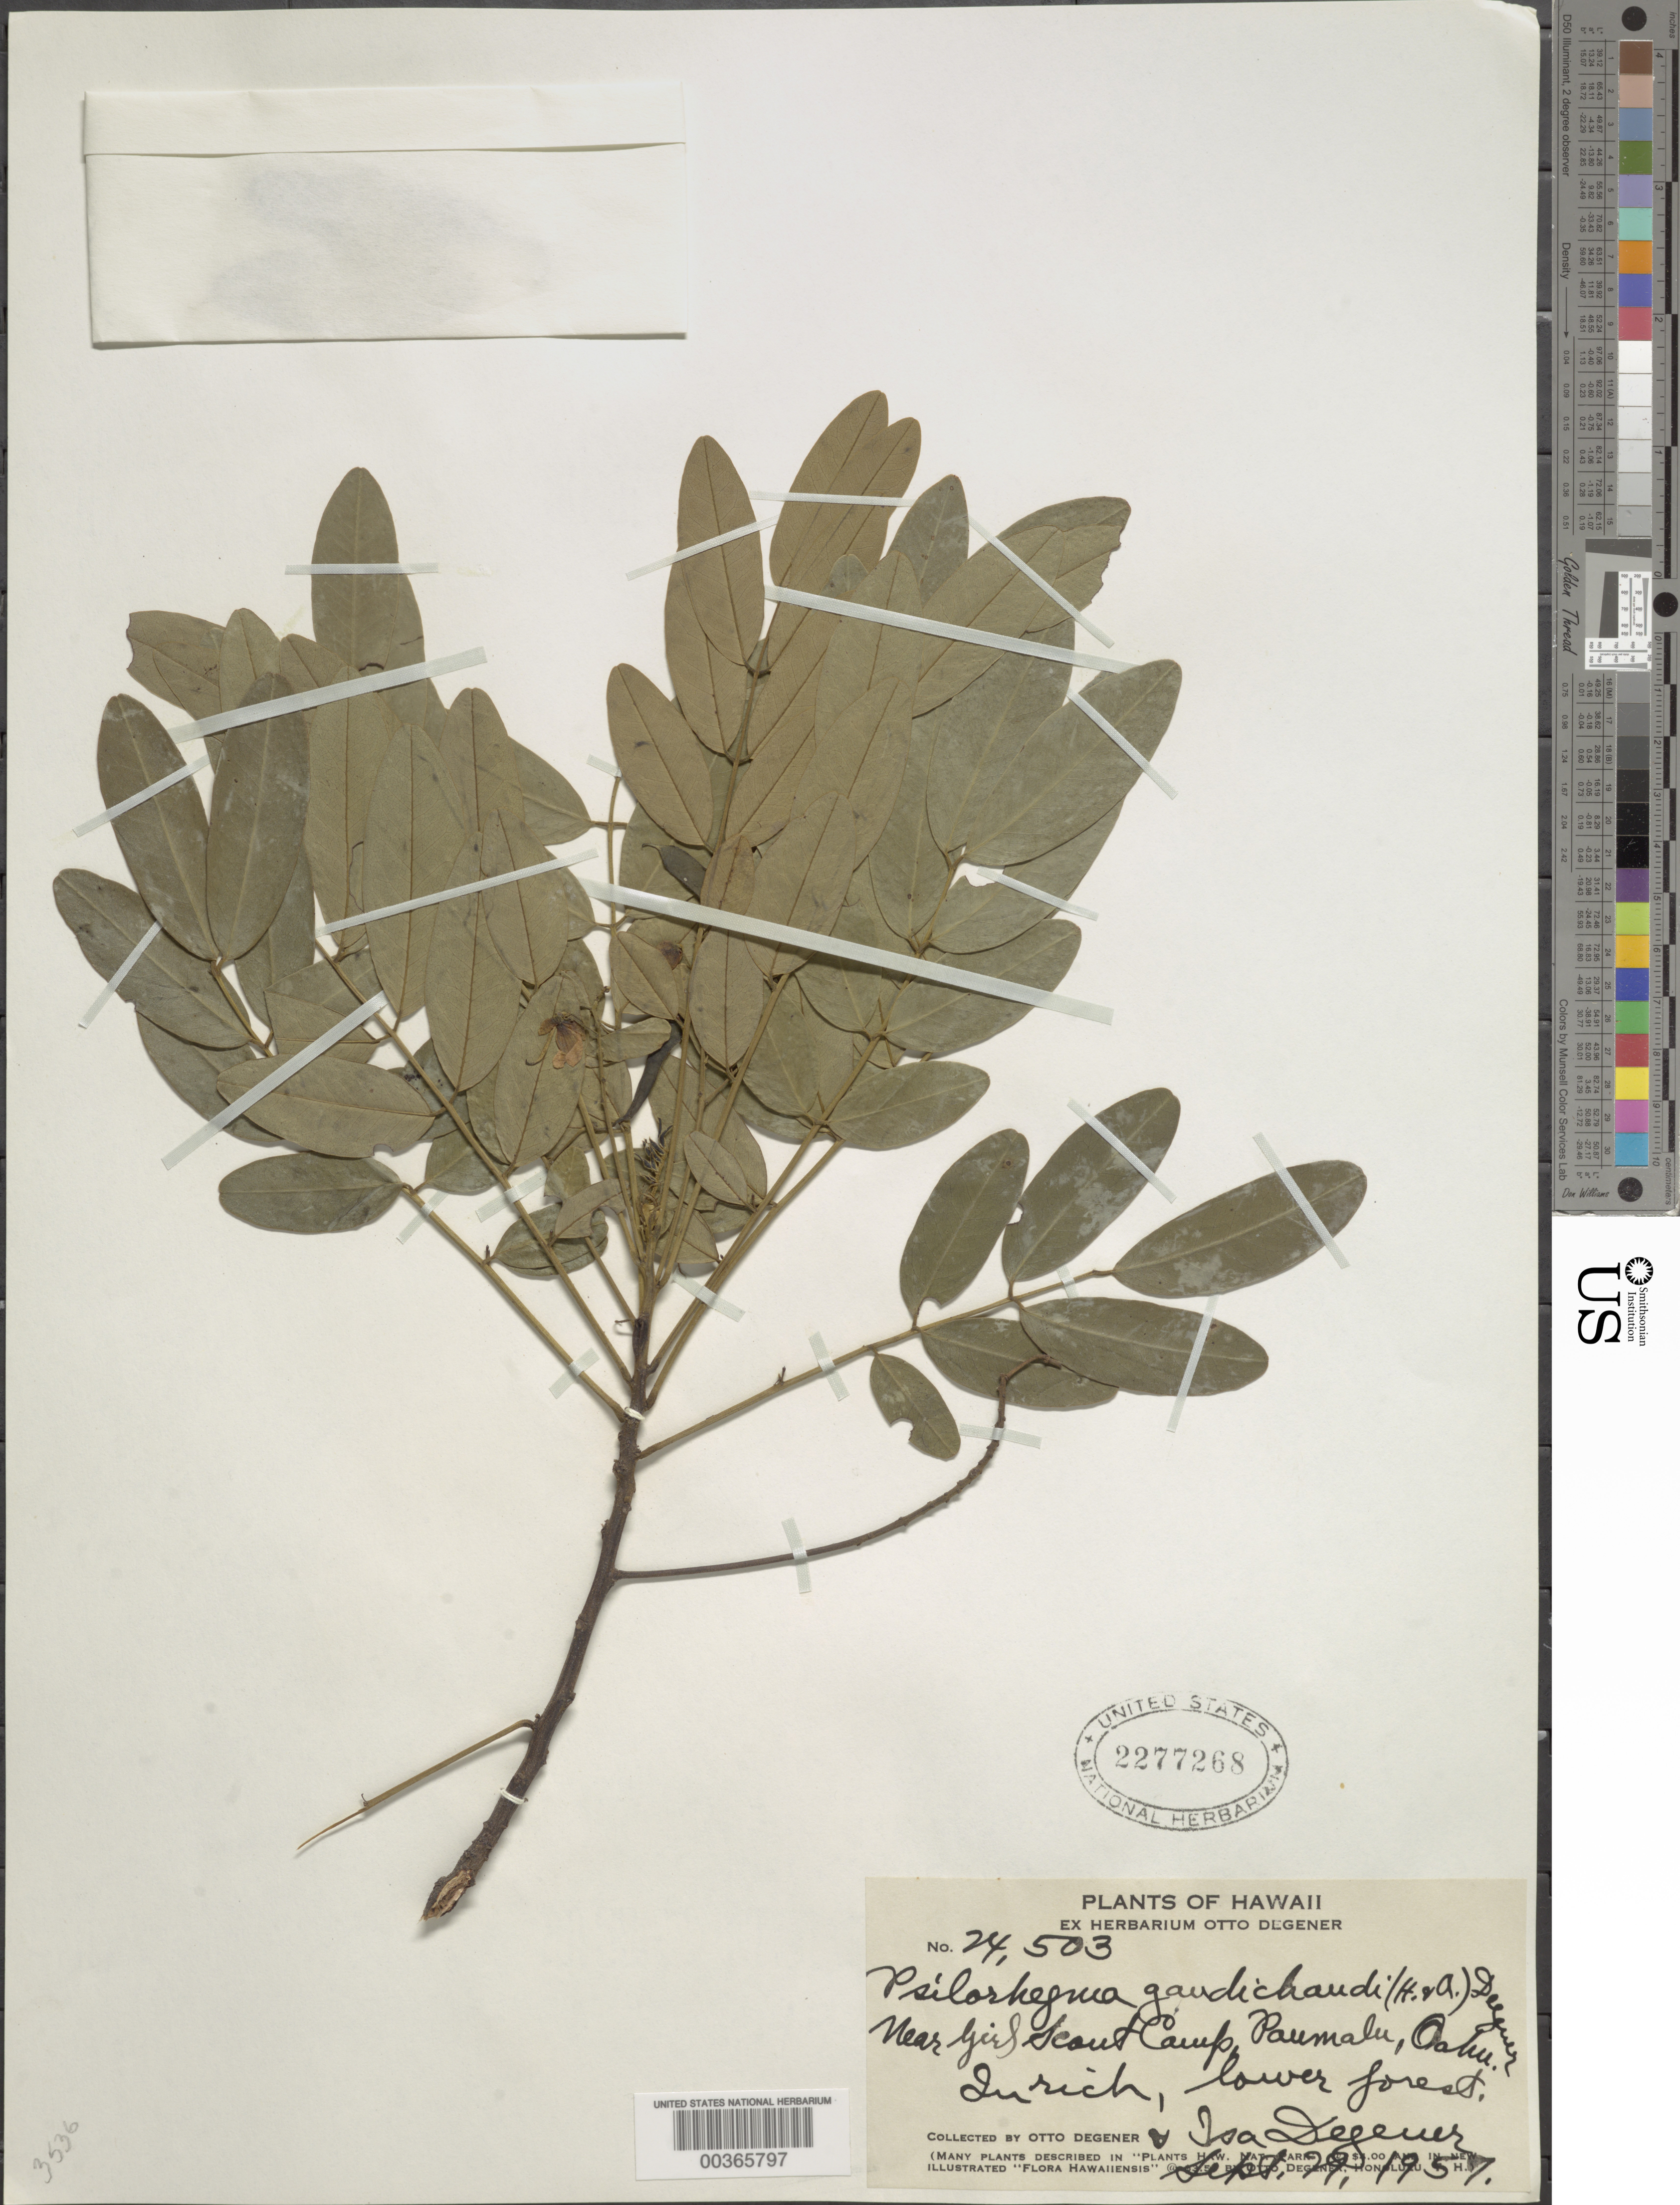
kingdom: Plantae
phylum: Tracheophyta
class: Magnoliopsida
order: Fabales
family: Fabaceae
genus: Senna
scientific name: Senna gaudichaudii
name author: (Hook. & Arn.) H.S. Irwin & Barneby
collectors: O. Degener & I. Degener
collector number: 24503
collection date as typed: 29 Sep 1957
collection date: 1957-09-29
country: United States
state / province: Hawaii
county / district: Honolulu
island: Oahu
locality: Near girl scout camp, paumalu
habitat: Rich lower forest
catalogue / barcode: US 2277268